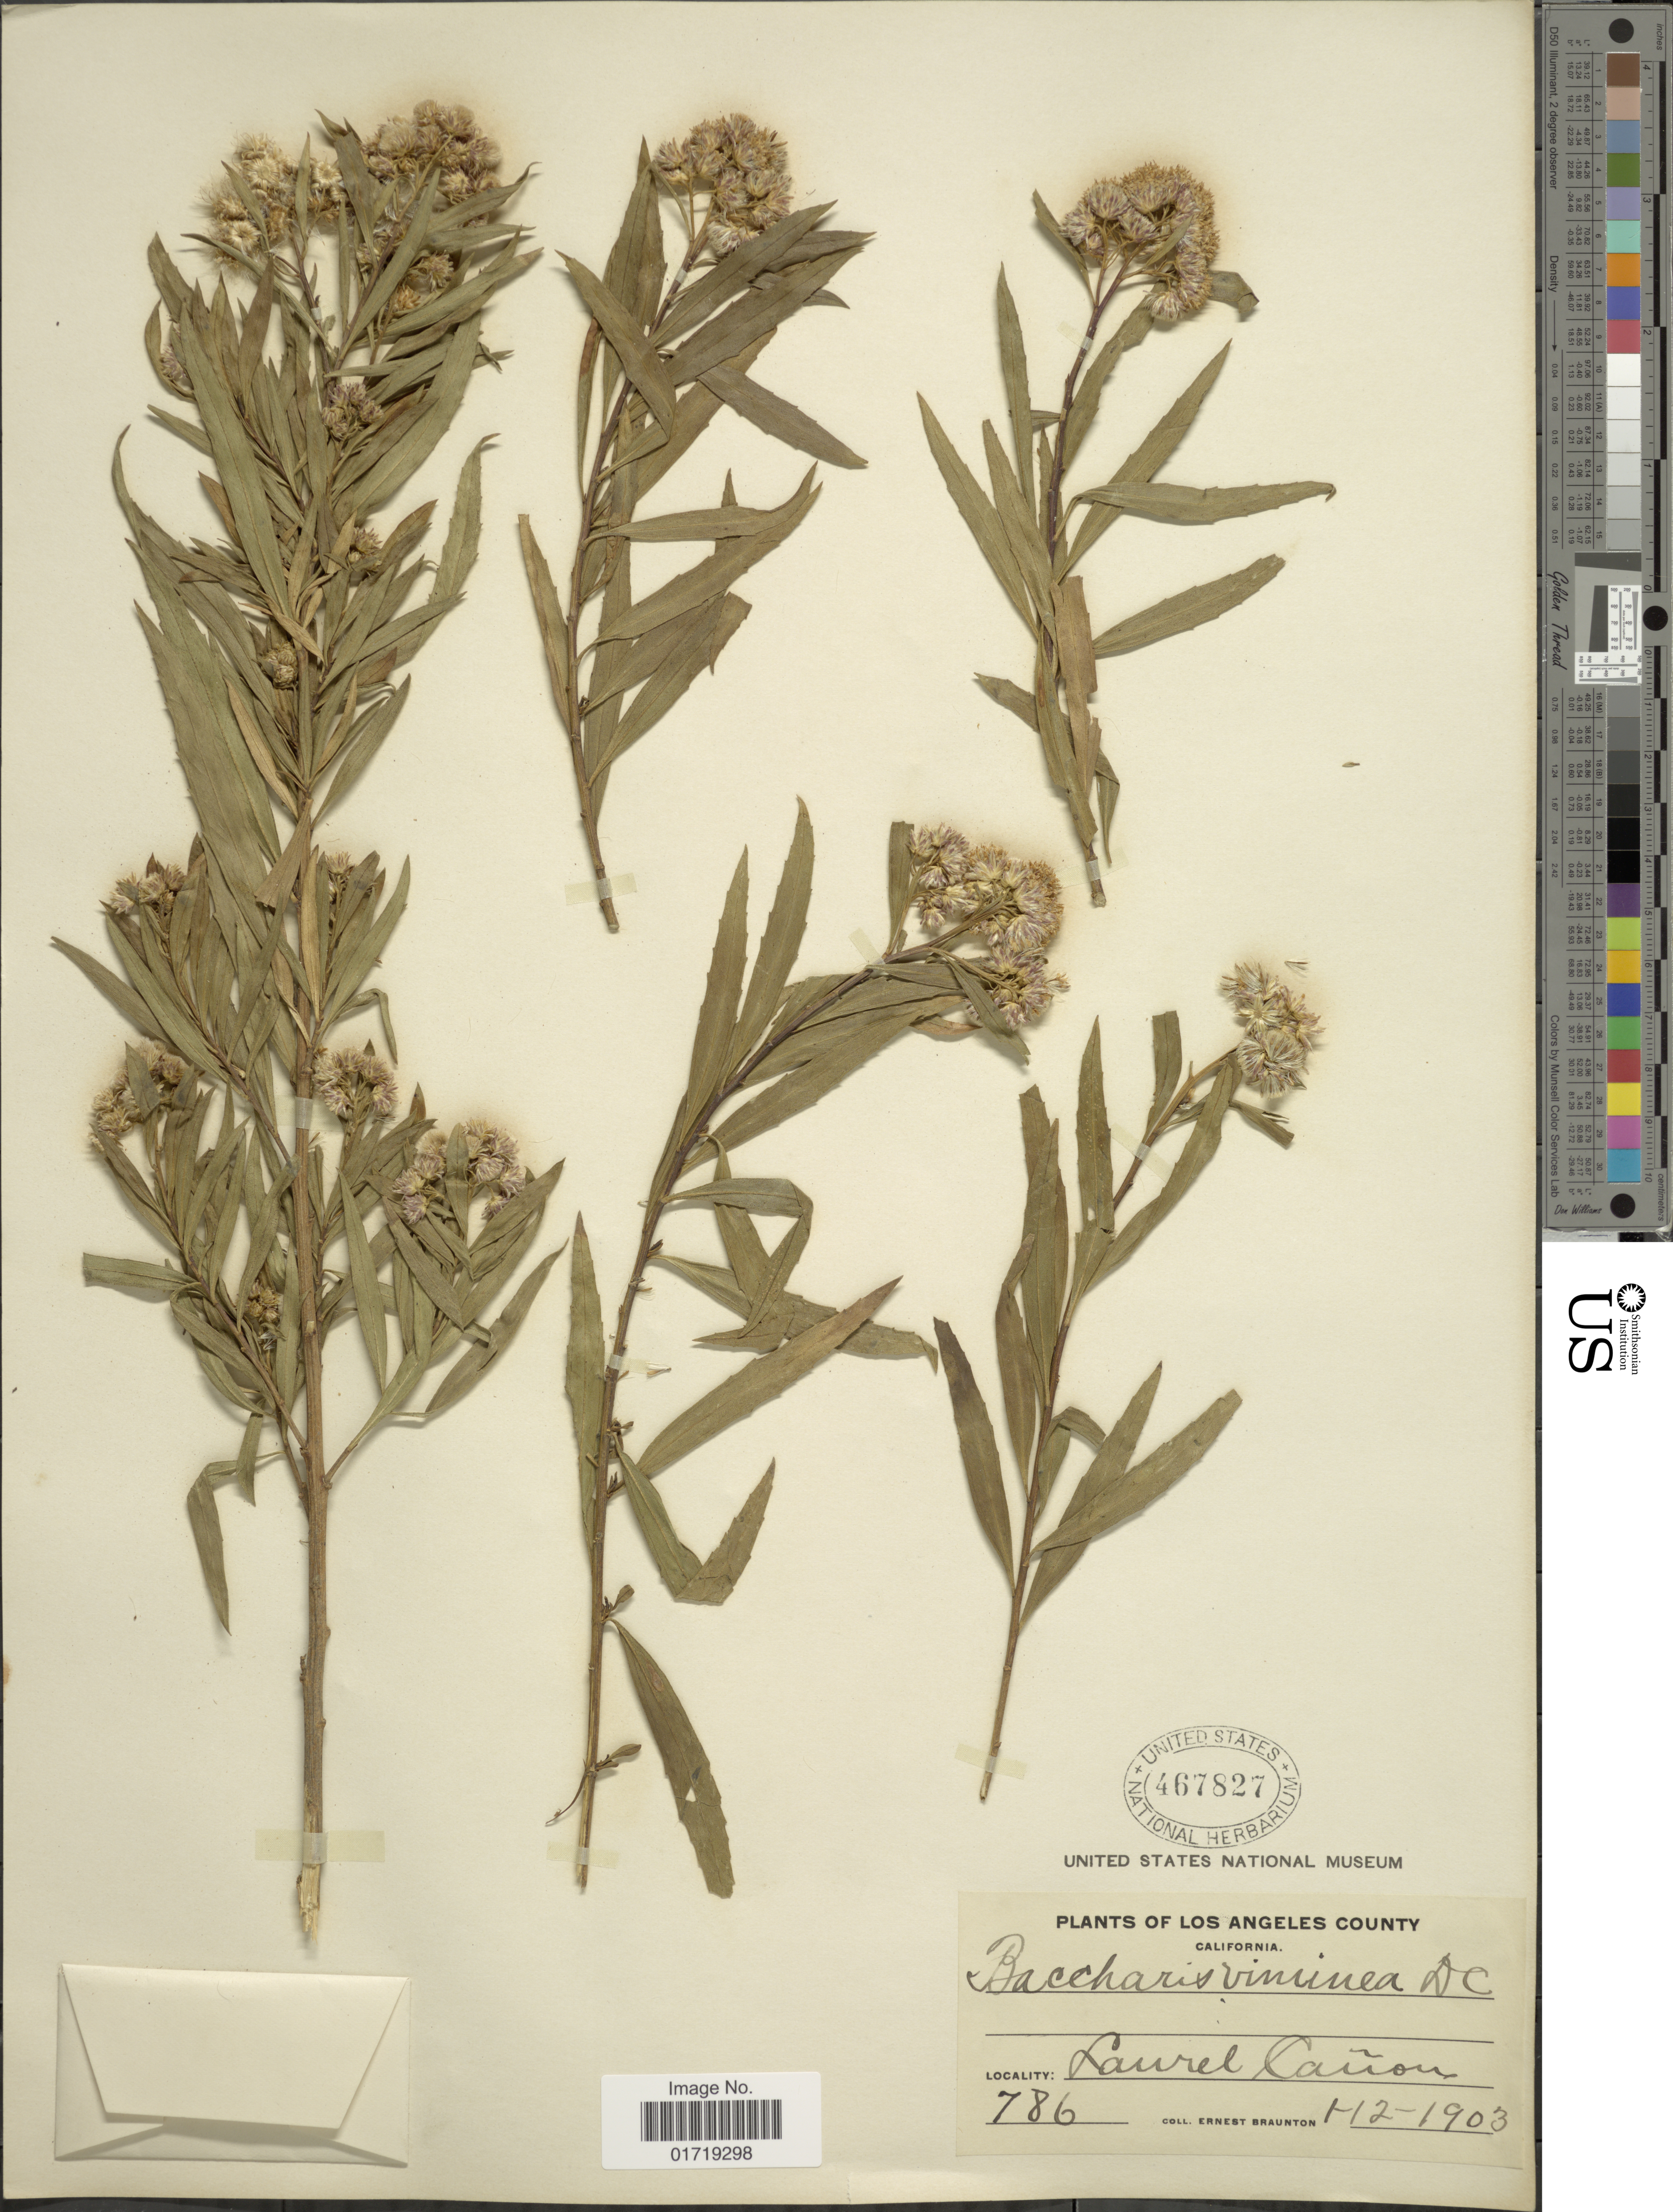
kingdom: Plantae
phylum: Tracheophyta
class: Magnoliopsida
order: Asterales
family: Asteraceae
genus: Baccharis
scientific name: Baccharis viminea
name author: DC.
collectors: E. Braunton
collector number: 786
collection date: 1903-01-12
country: United States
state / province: California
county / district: Los Angeles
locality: Los Angeles County, Laurel Canon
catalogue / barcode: US 467827